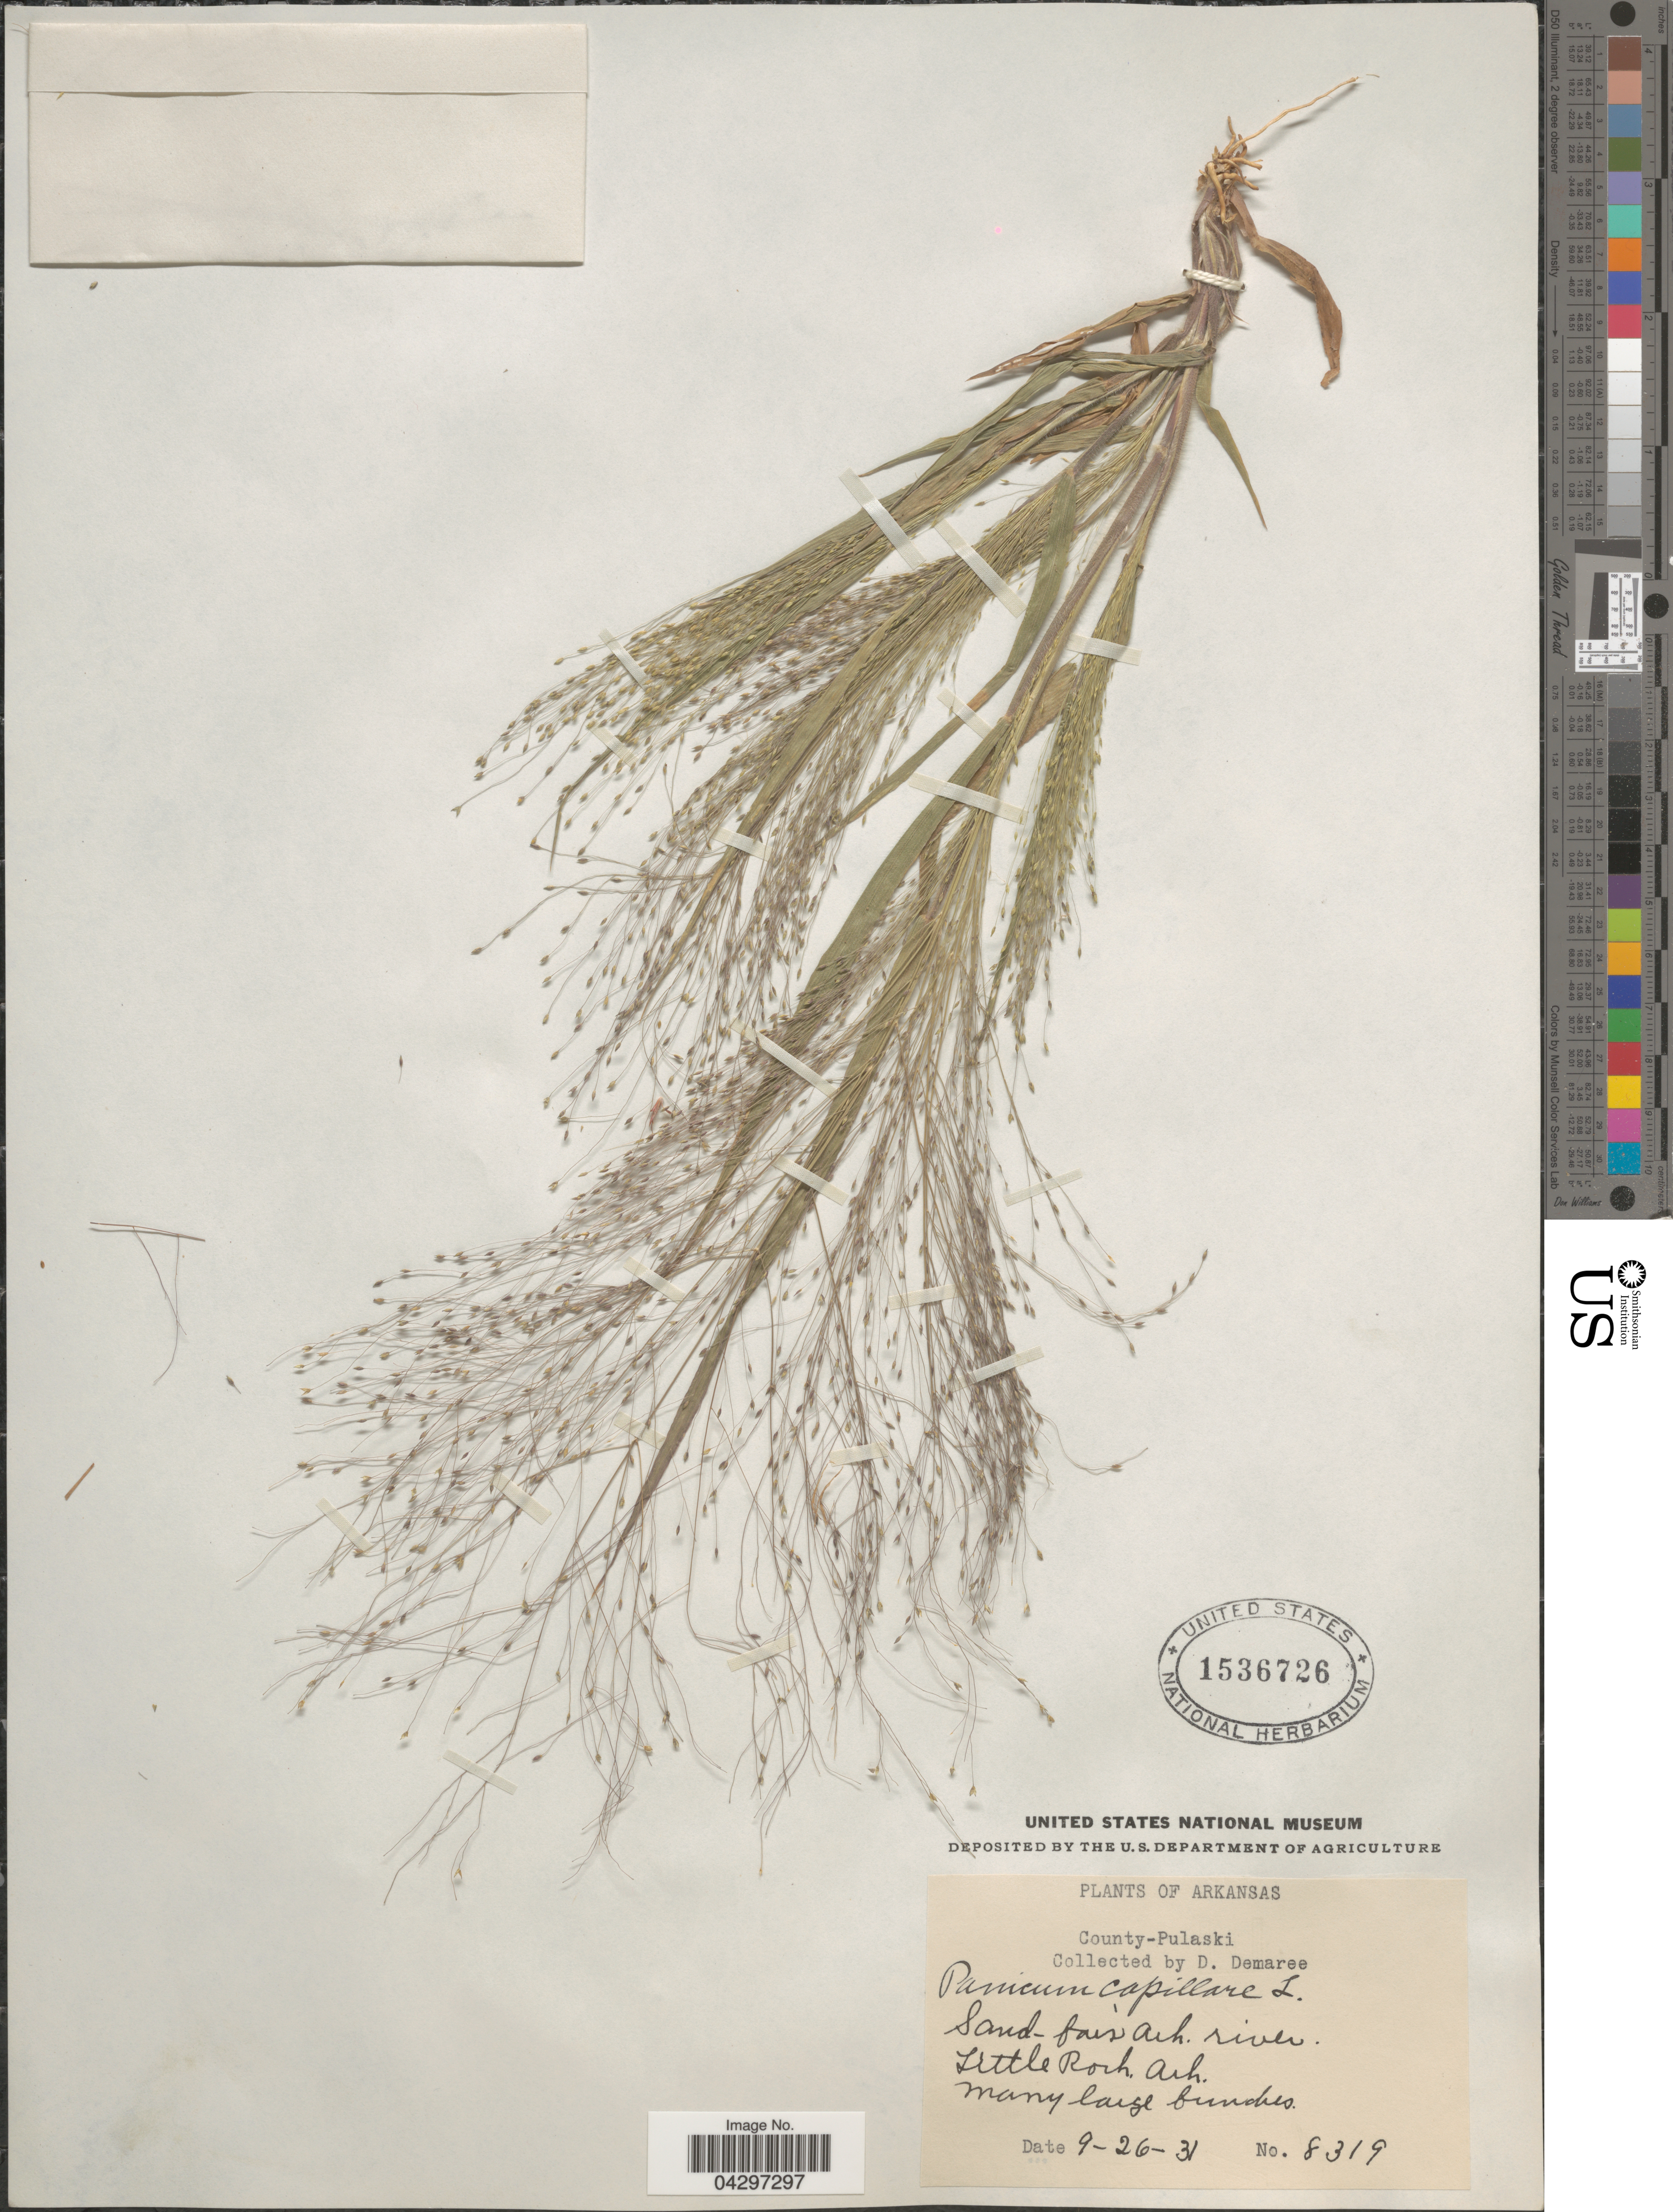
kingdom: Plantae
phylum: Tracheophyta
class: Liliopsida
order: Poales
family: Poaceae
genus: Panicum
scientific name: Panicum capillare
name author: L.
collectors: D. Demaree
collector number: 8319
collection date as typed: Transcribed d/m/y: 26/9/31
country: United States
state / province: Arkansas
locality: County-Pulaski. Sand-fair Ark. river. Little Rock.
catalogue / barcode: US 1536726